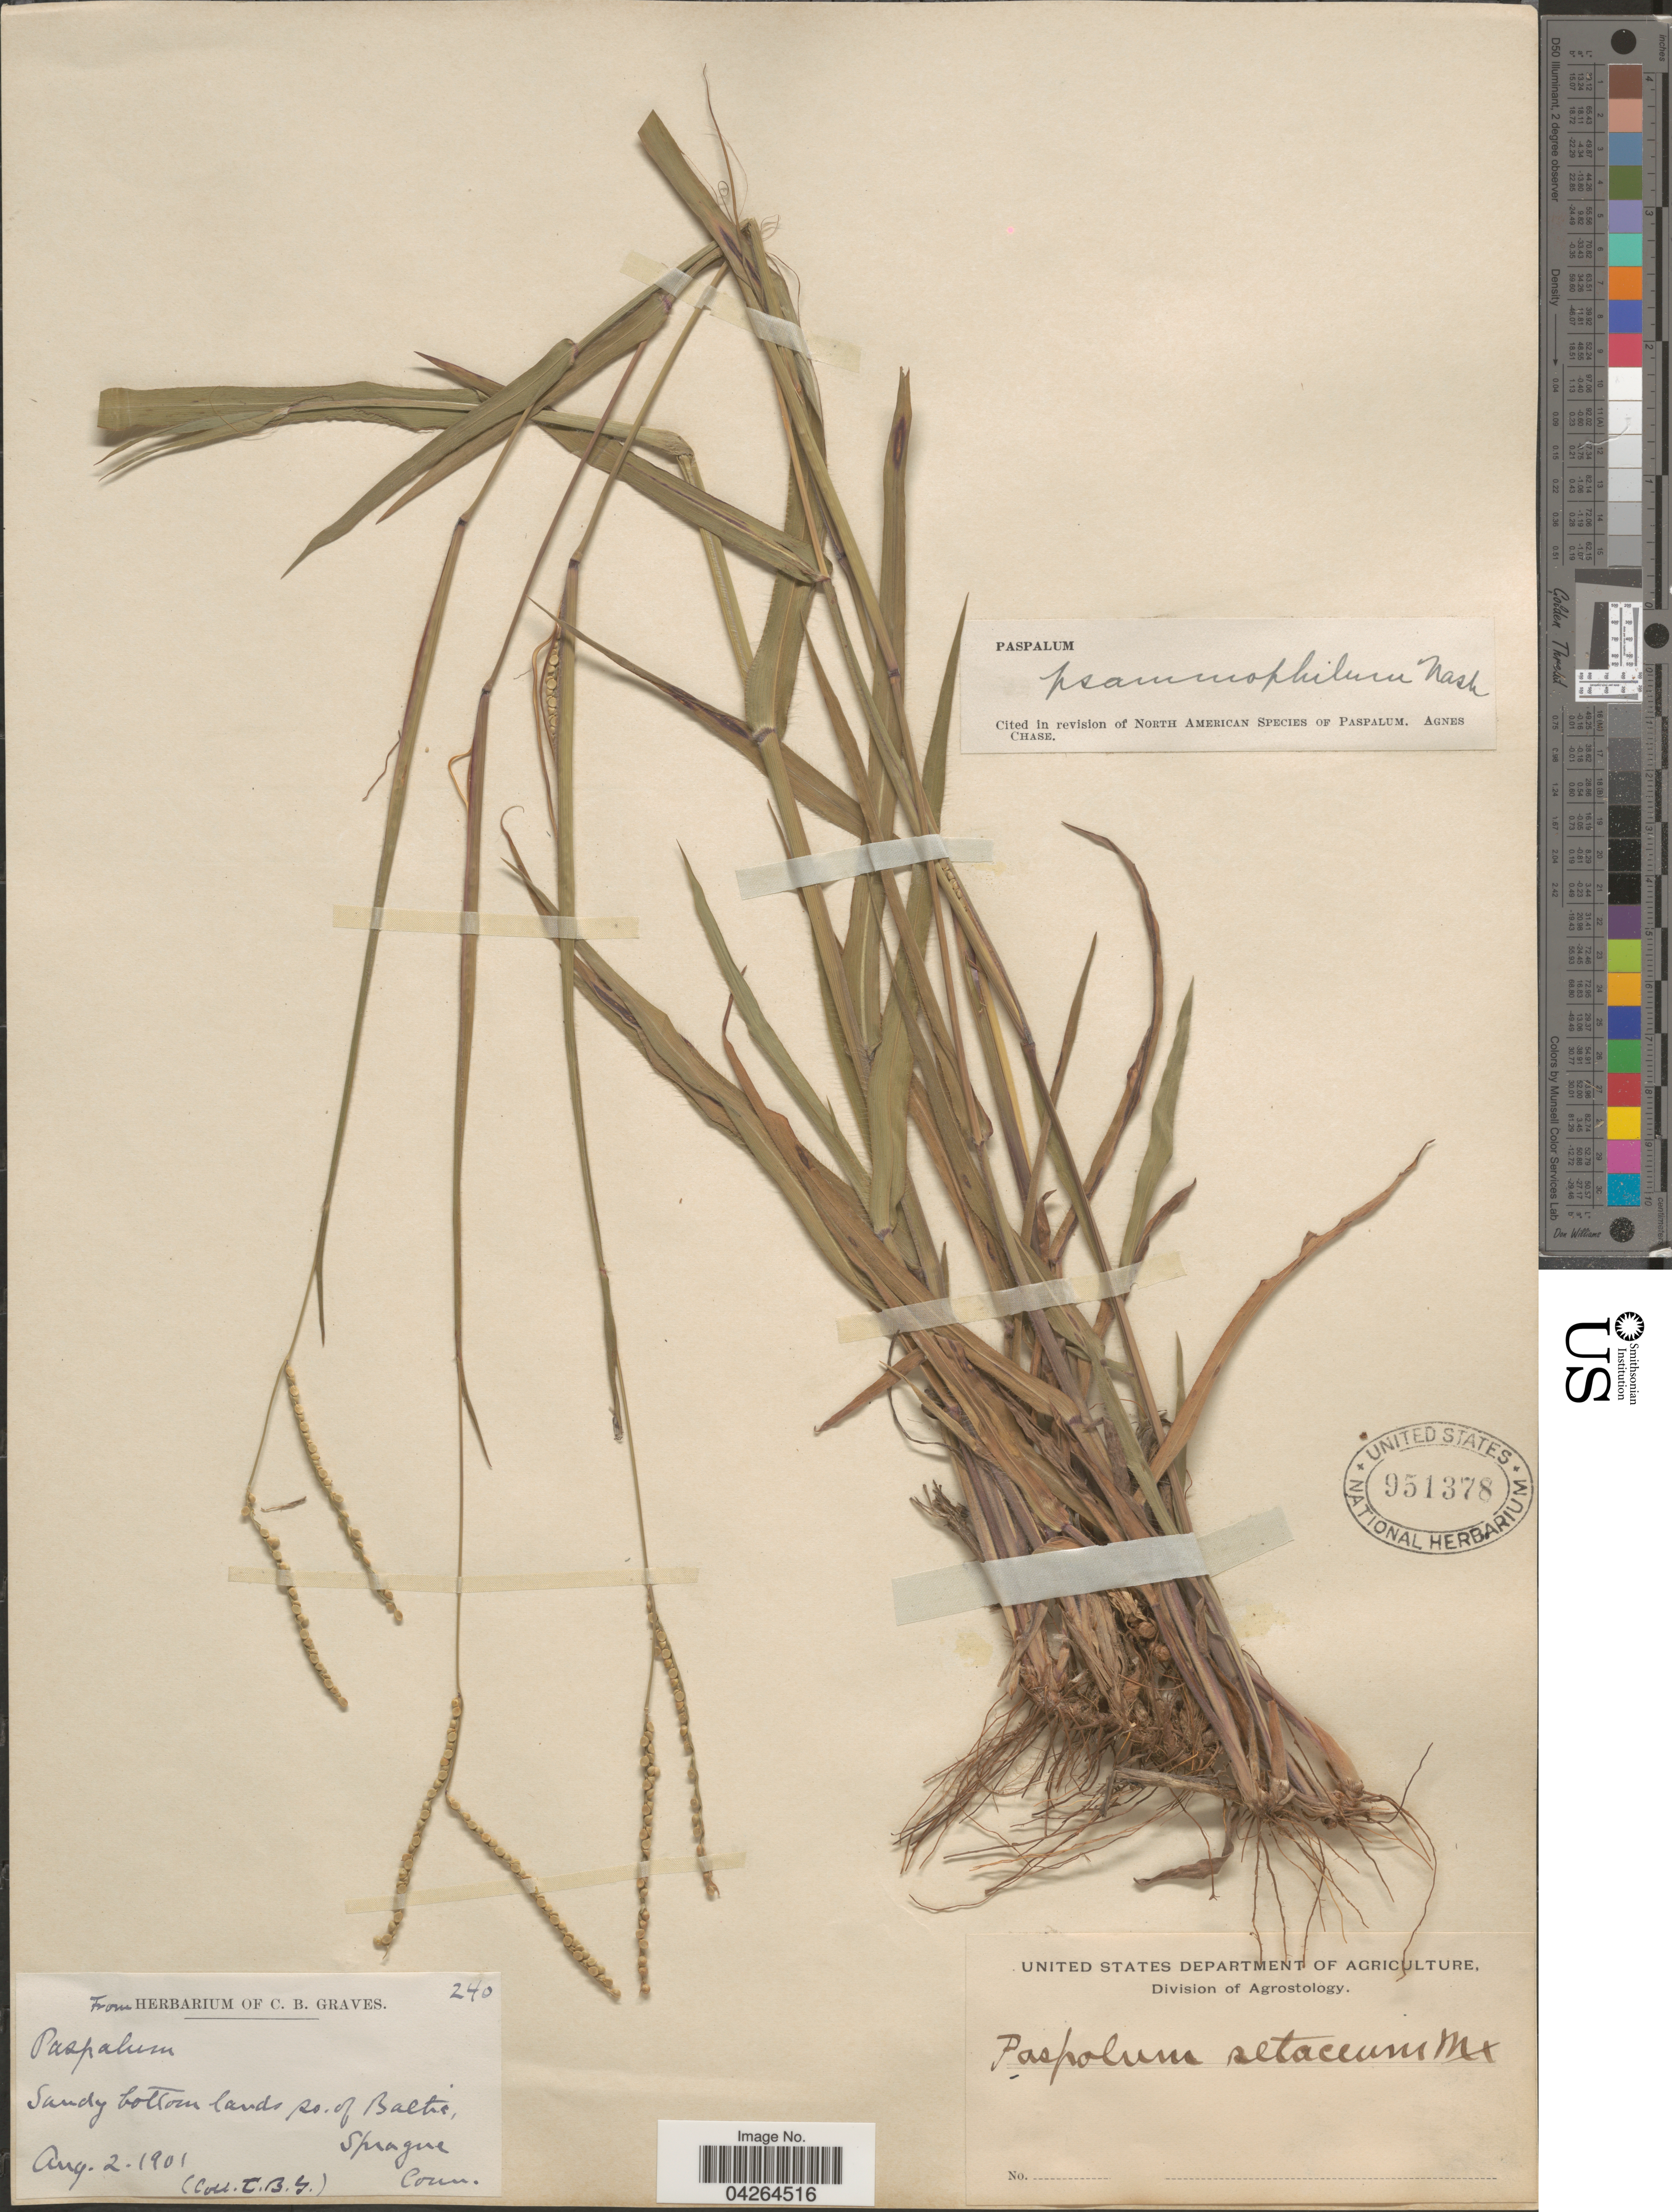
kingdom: Plantae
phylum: Tracheophyta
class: Liliopsida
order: Poales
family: Poaceae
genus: Paspalum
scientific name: Paspalum setaceum var. psammophilum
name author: (Nash ex Hitchc.) D.J. Banks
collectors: C. Graves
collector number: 240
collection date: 1901-08-02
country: United States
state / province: Connecticut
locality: Sandy bottom lands so. of Baltic, Sprague.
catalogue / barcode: US 951378